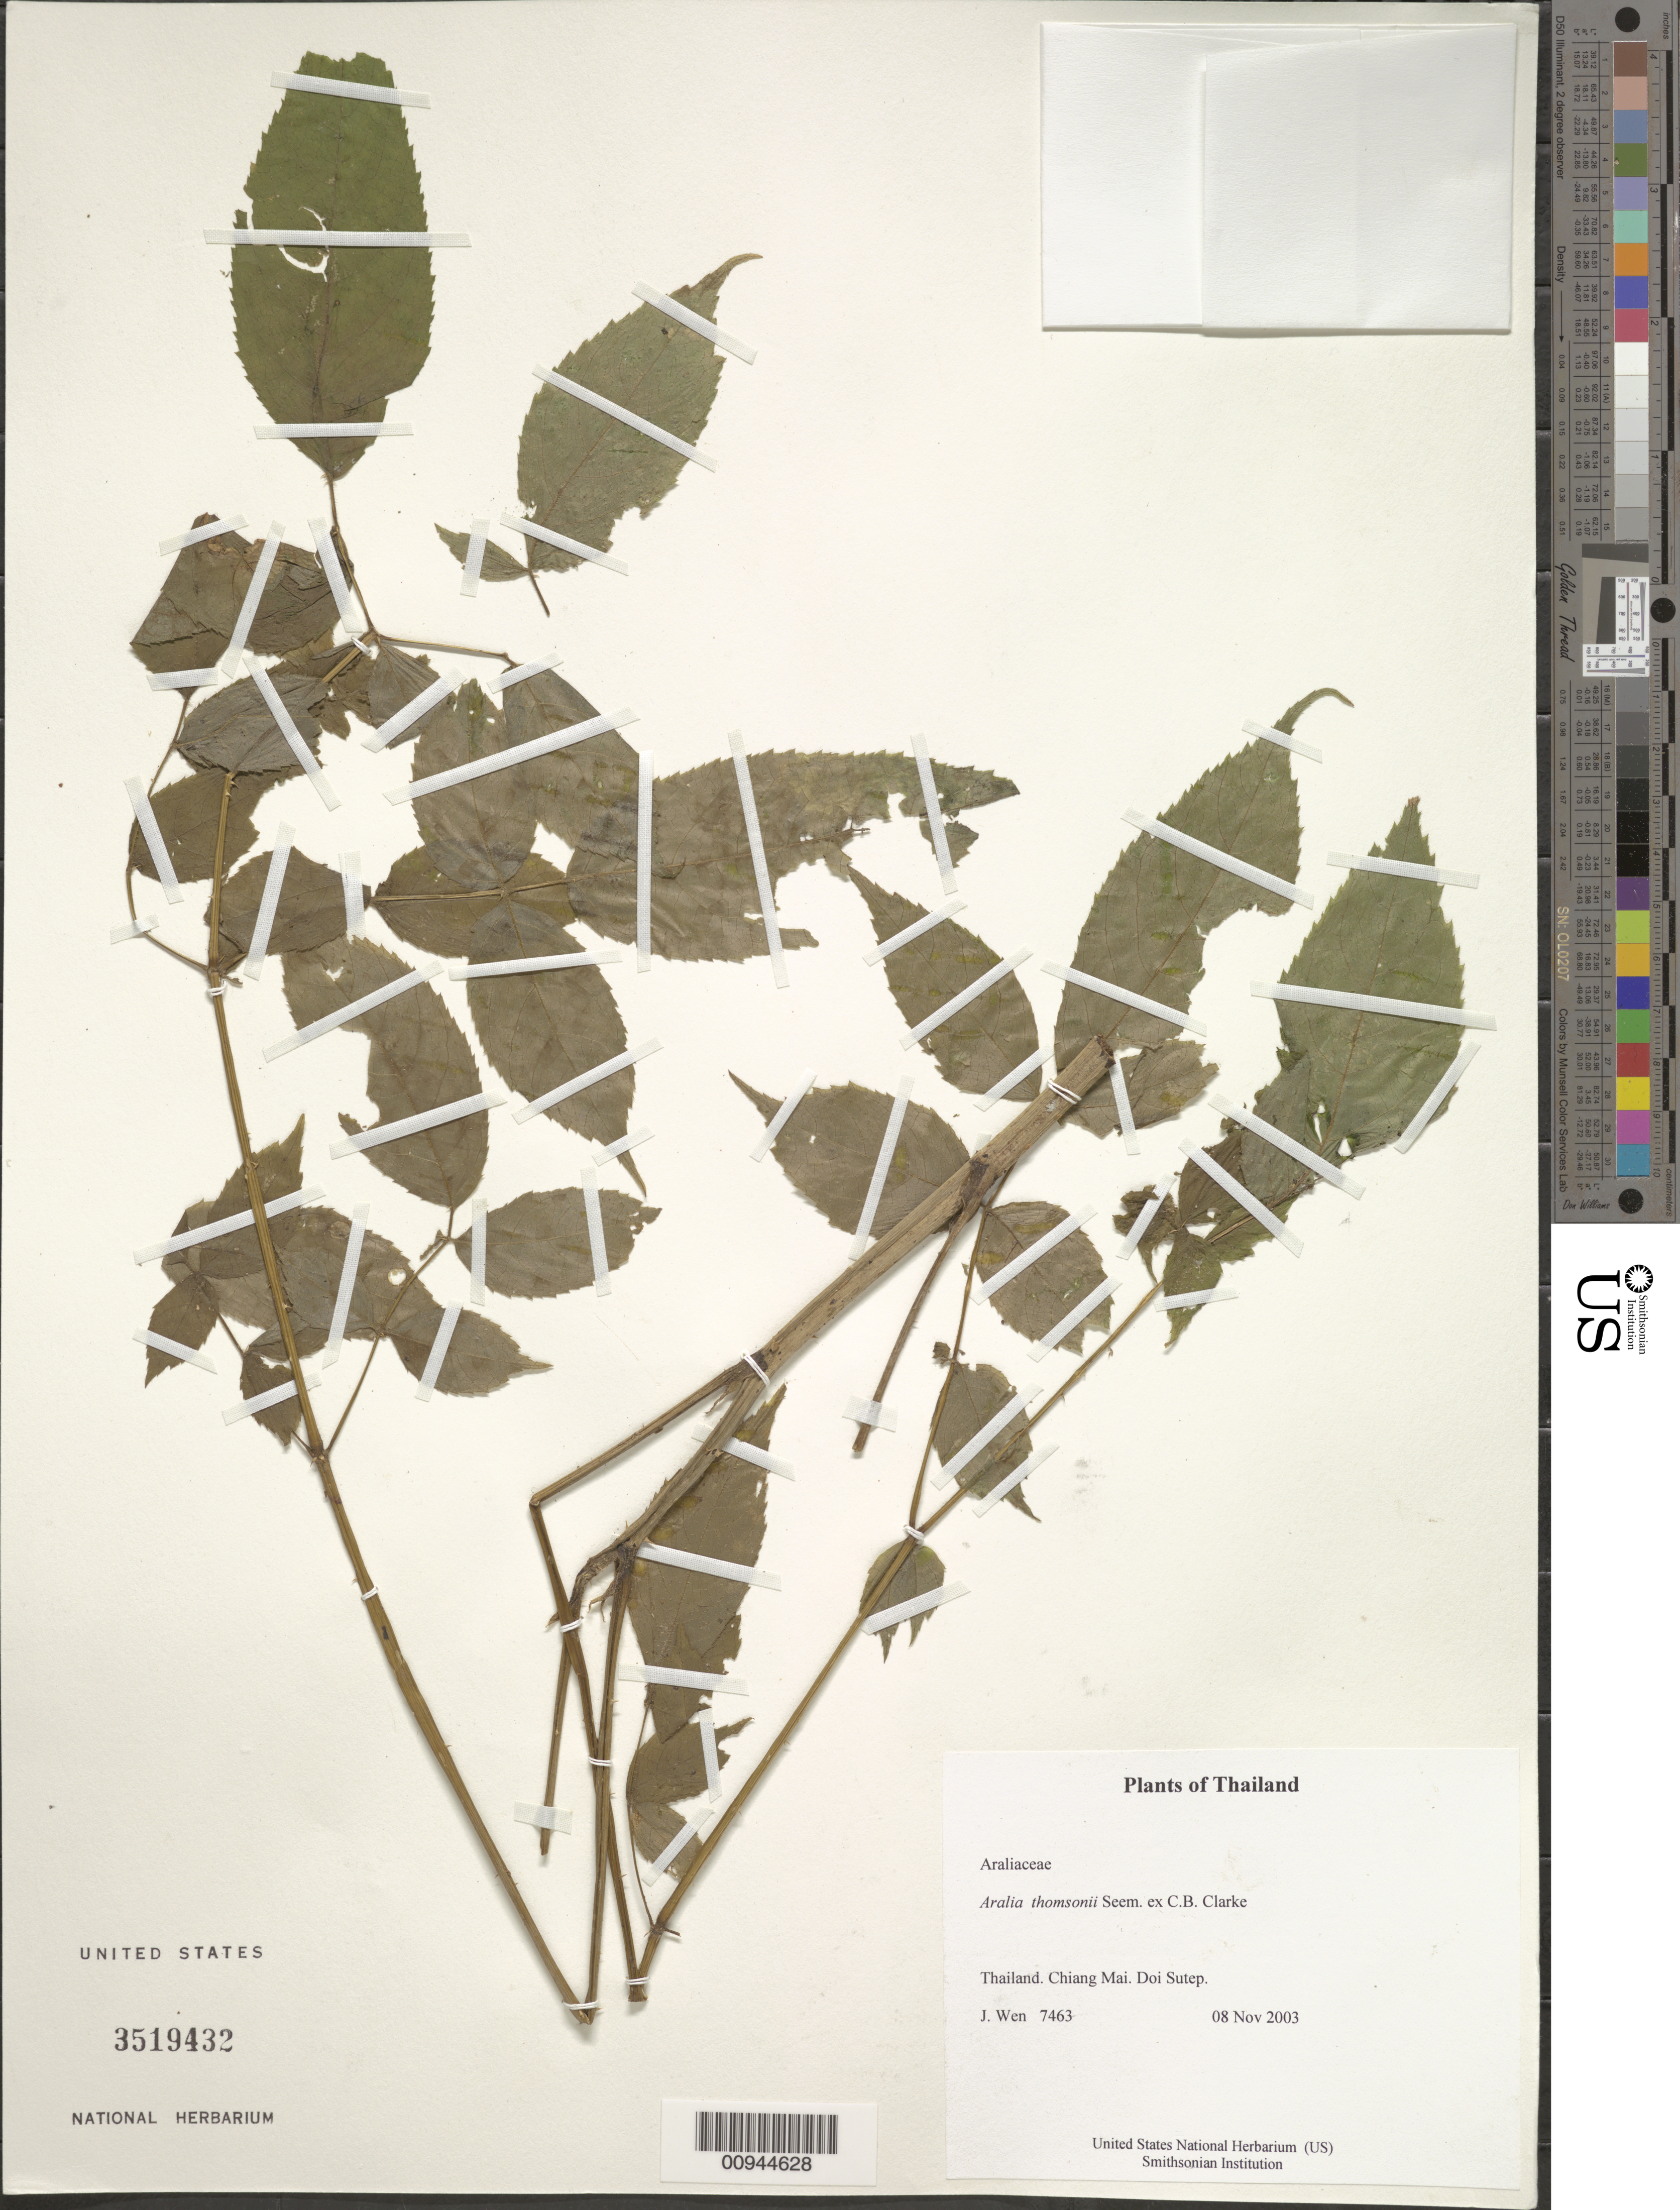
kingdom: Plantae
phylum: Tracheophyta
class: Magnoliopsida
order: Apiales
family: Araliaceae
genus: Aralia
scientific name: Aralia thomsonii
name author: Seem. ex C.B. Clarke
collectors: J. Wen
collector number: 7463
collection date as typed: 08 Nov 2003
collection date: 2003-11-08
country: Thailand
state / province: Chiang Mai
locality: Doi Sutep.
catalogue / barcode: US 3519432